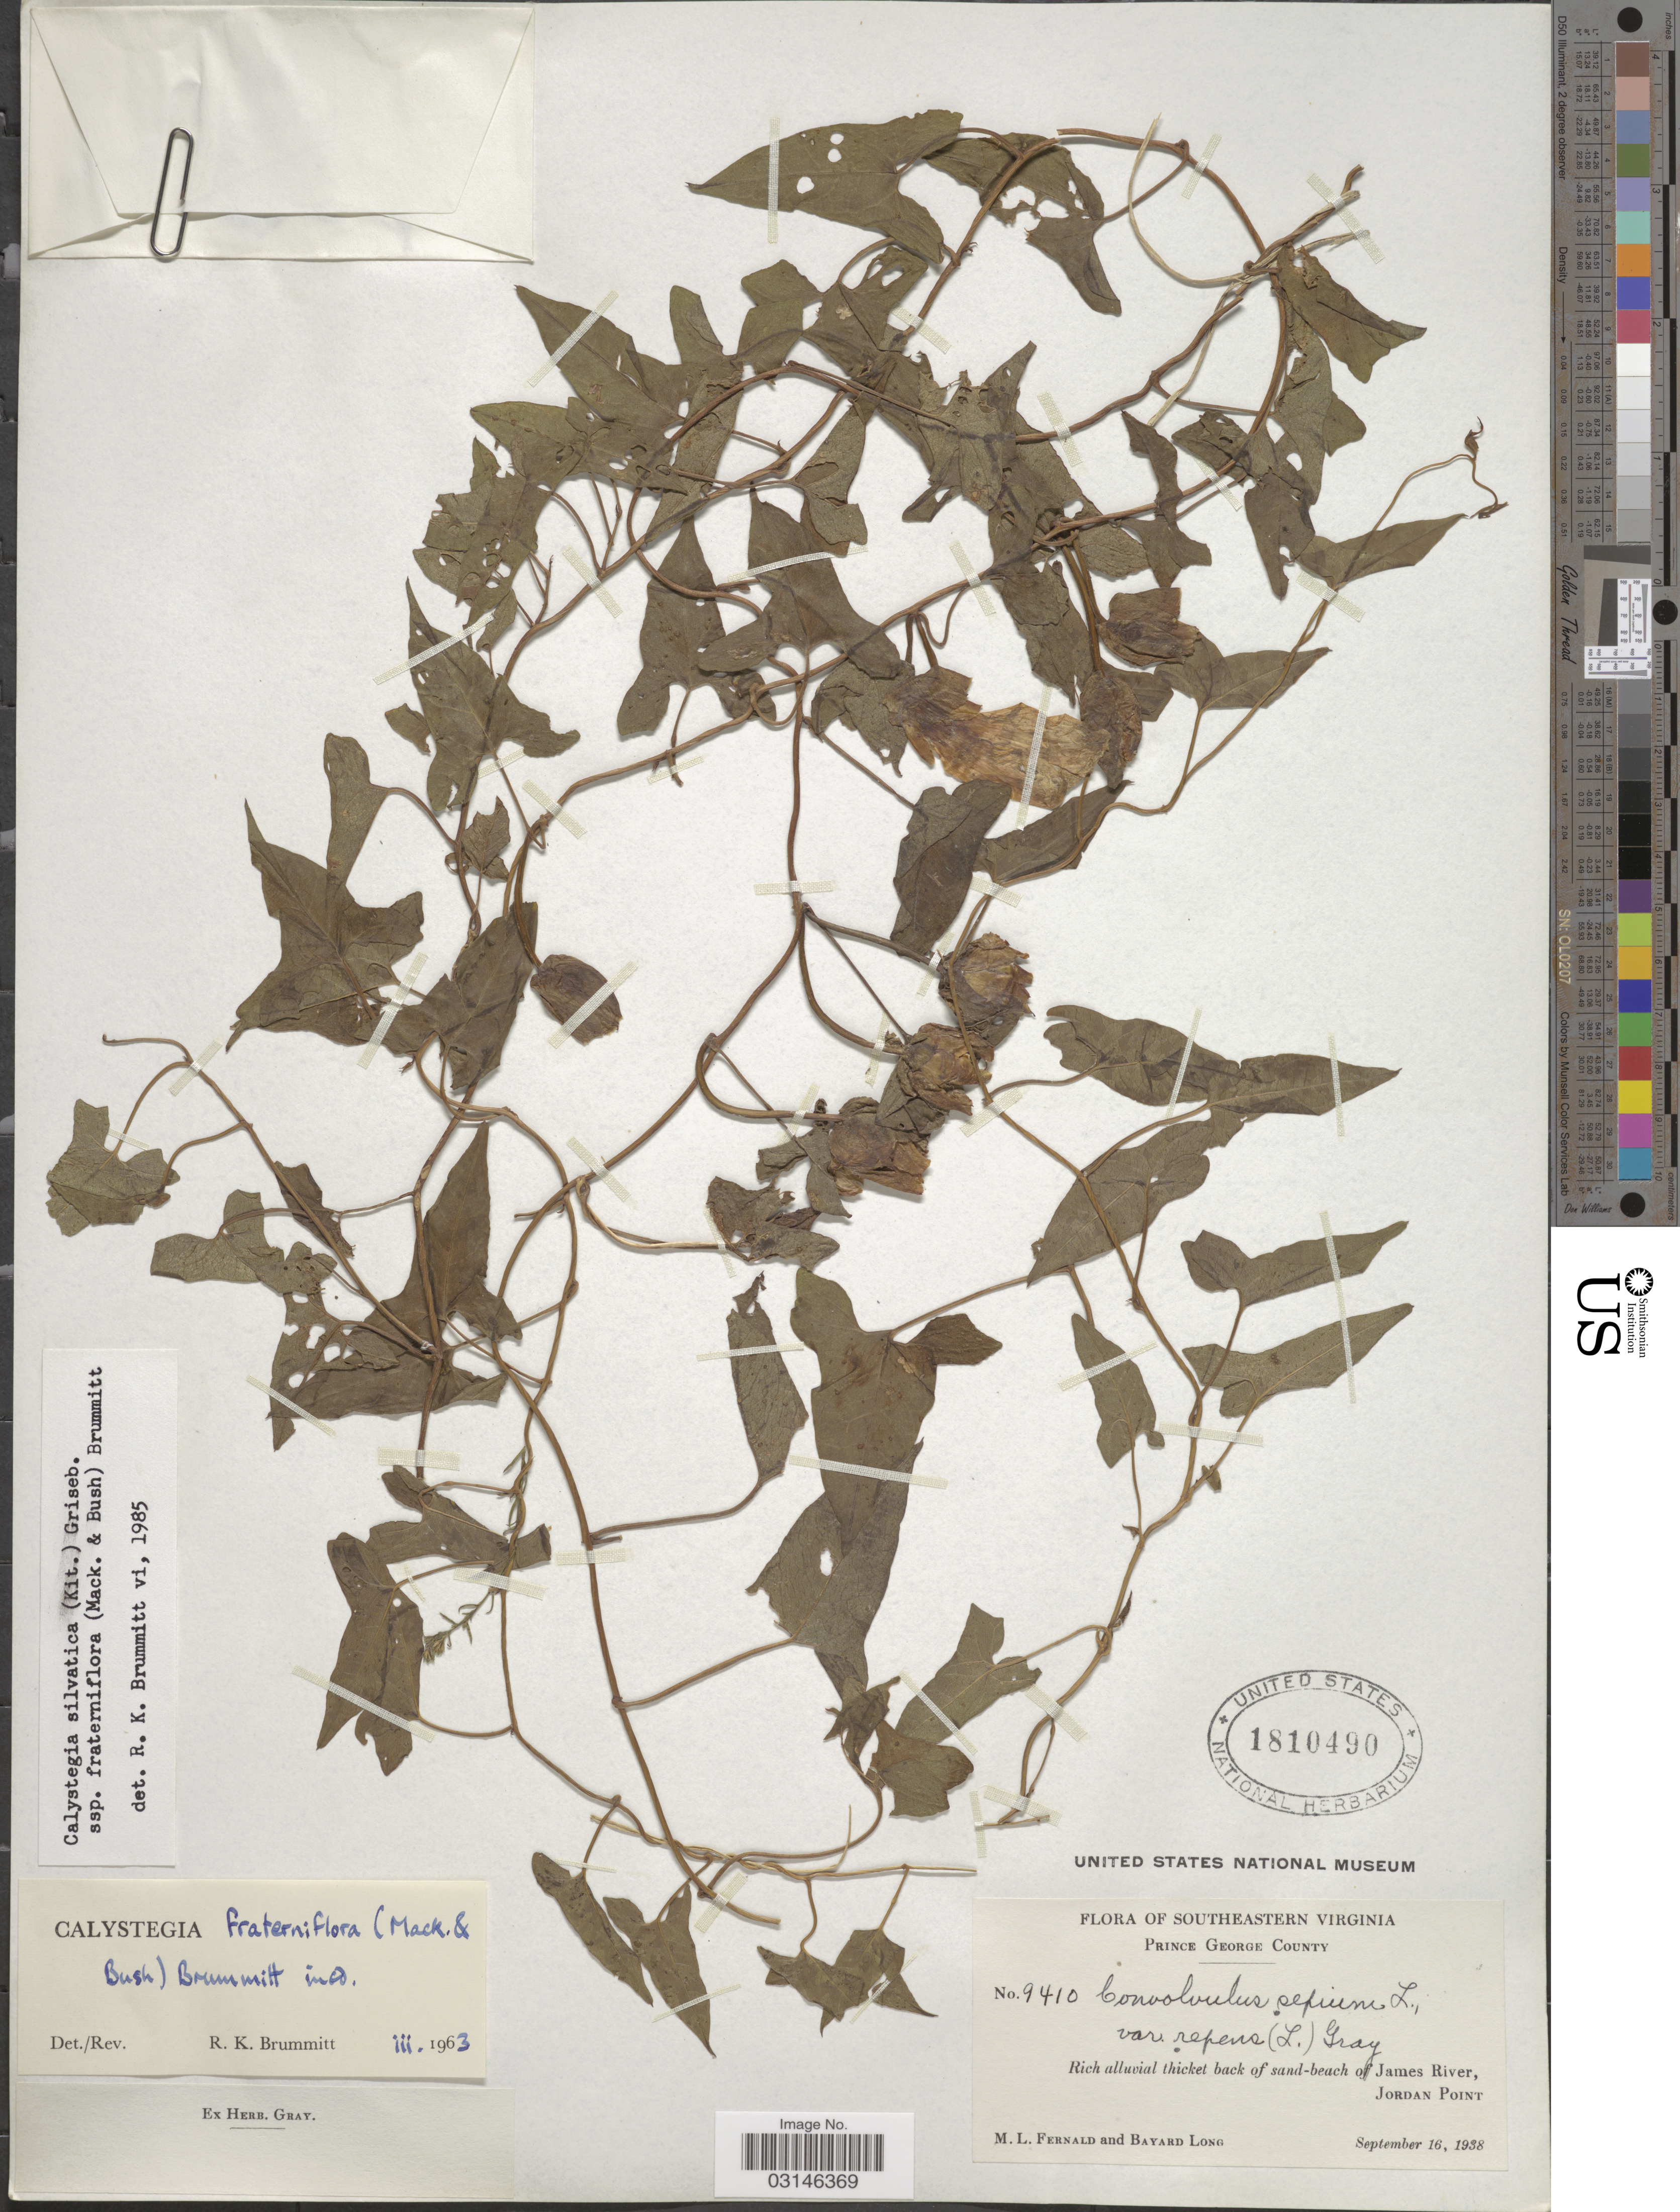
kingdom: Plantae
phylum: Tracheophyta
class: Magnoliopsida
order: Solanales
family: Convolvulaceae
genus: Calystegia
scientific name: Calystegia silvatica subsp. fraterniflora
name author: (Mack. & Bush) Brummitt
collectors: M. L. Fernald & B. Long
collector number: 9410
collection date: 1938-09-16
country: United States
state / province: Virginia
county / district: Prince George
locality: Southeastern Virginia, Prince George County, Rich alluvial thicket back of sand-beach of James River, Jordan Point.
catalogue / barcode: US 1810490